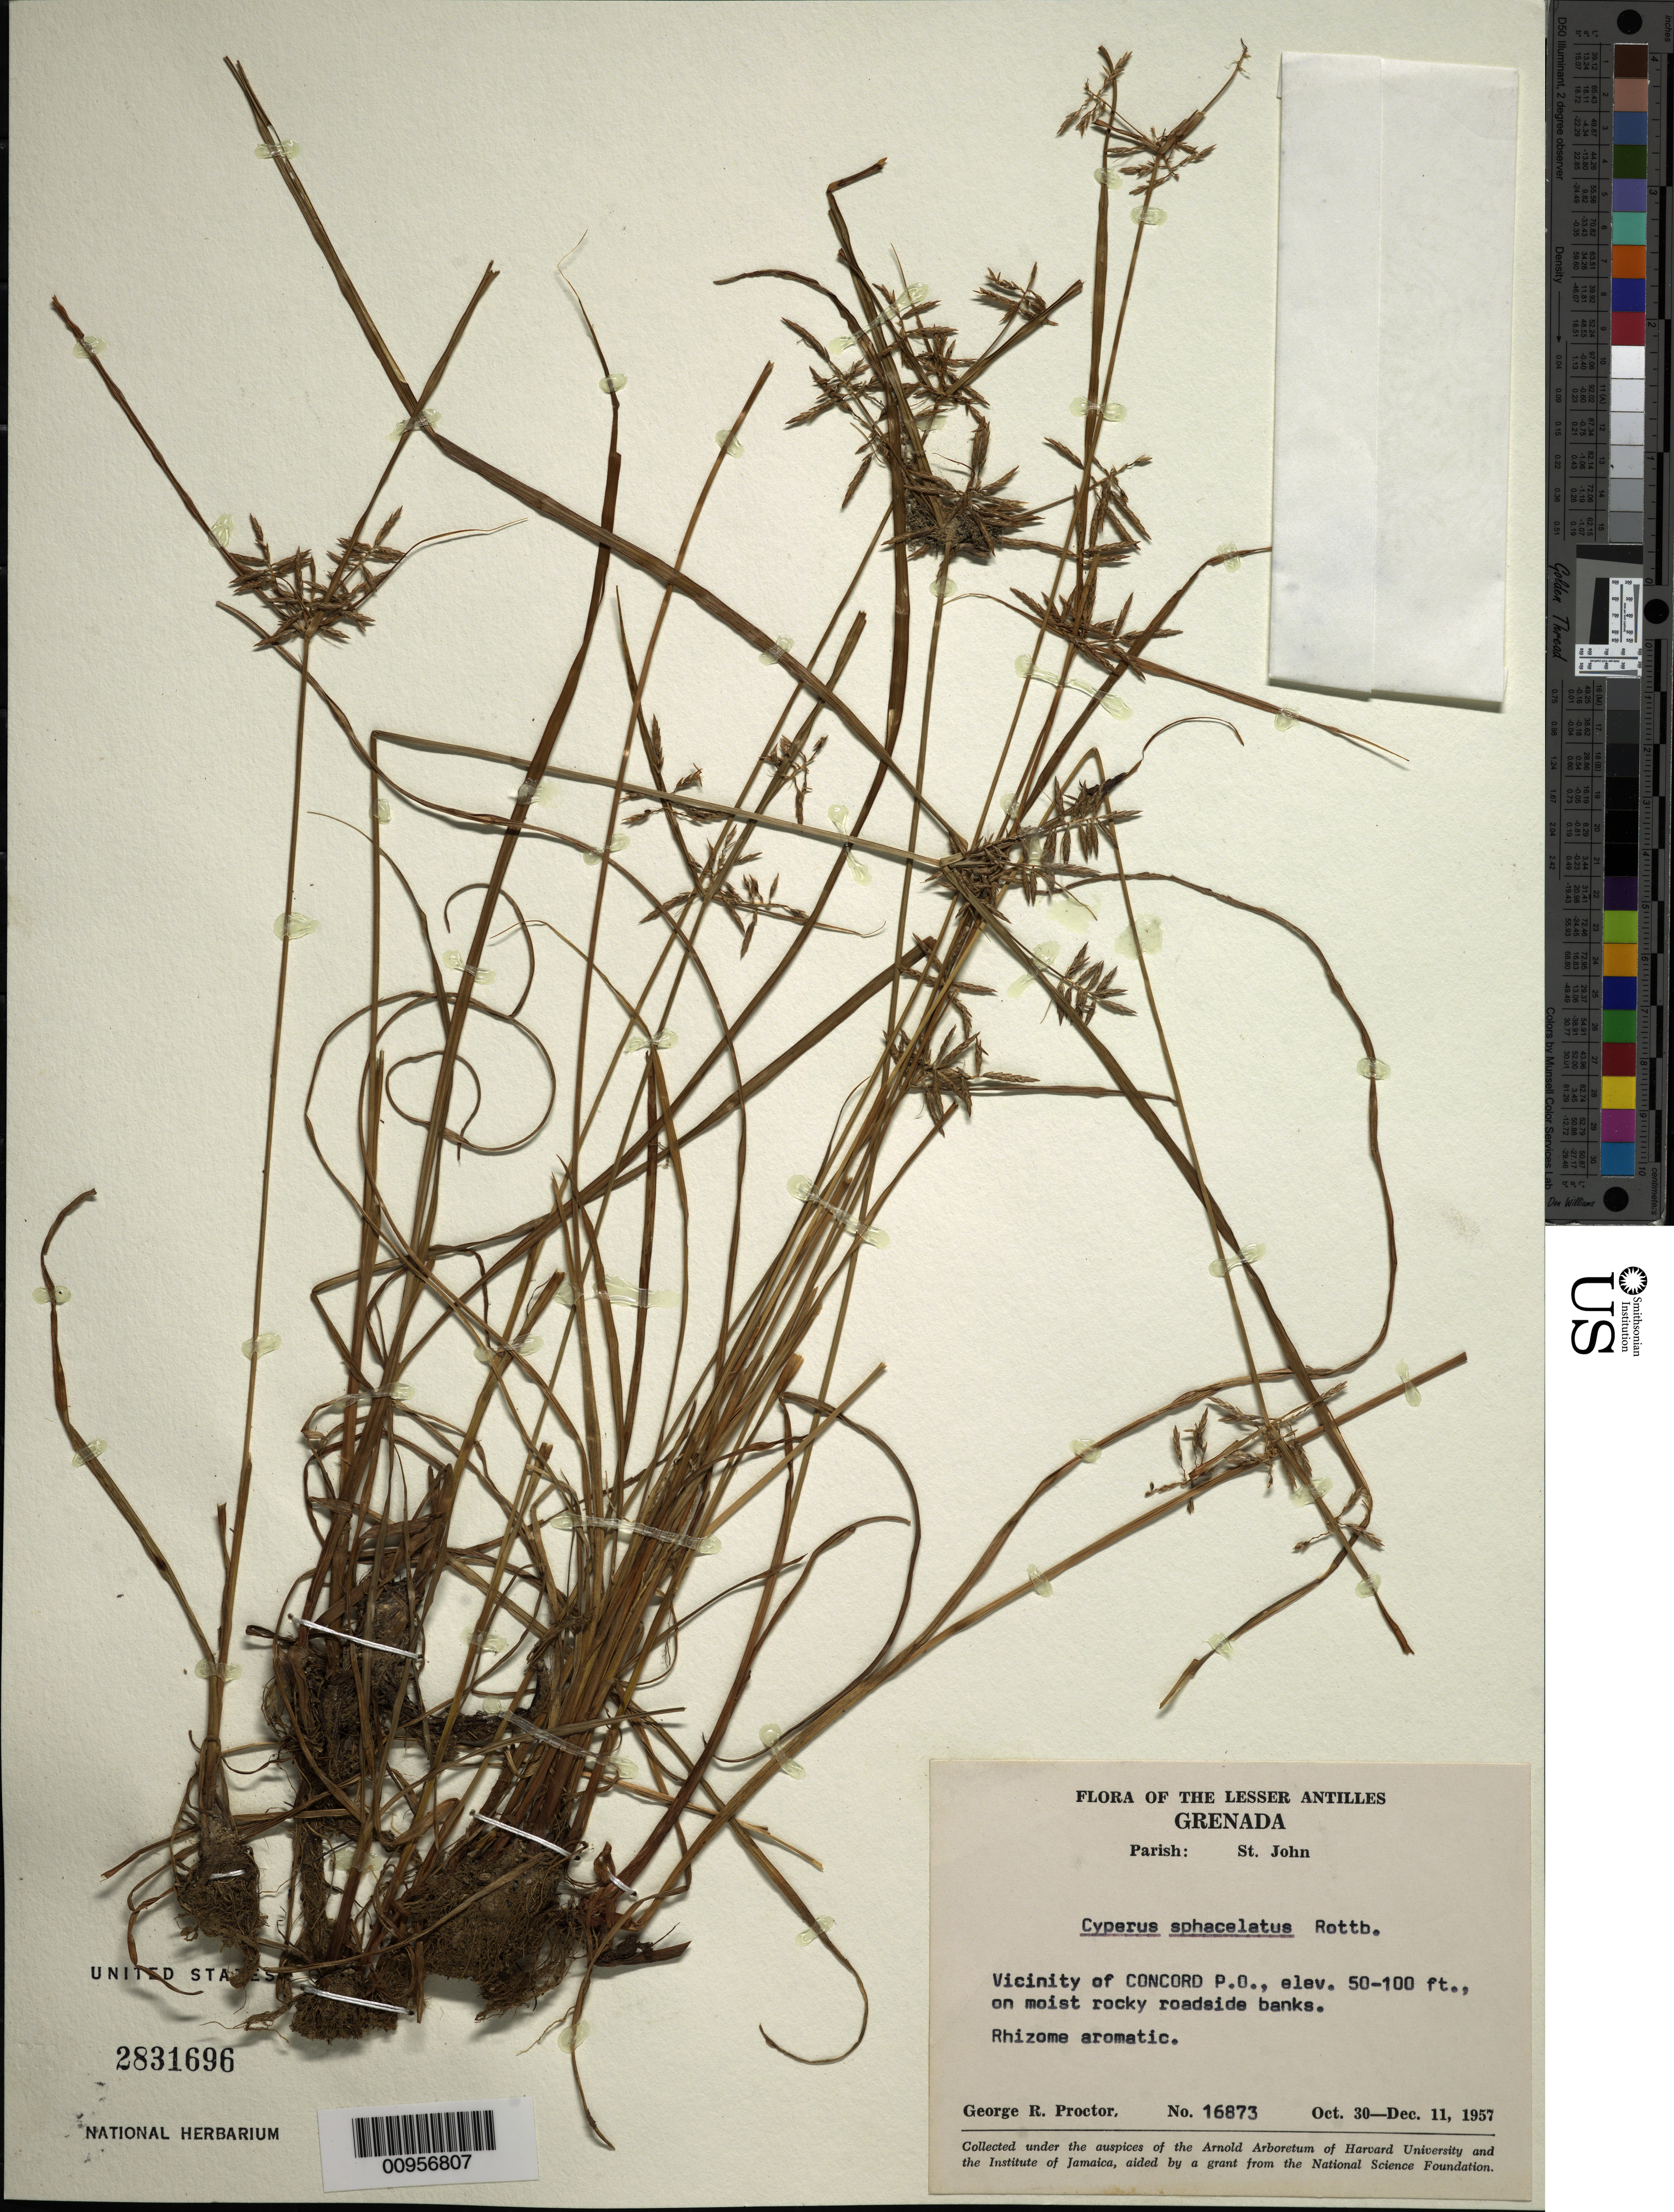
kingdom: Plantae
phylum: Tracheophyta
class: Liliopsida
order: Poales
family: Cyperaceae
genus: Cyperus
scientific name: Cyperus sphacelatus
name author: Rottb.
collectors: G. R. Proctor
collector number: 16873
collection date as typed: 30 Oct 1957 to 11 Dec 1957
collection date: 1957-10-30/1957-12-11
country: Grenada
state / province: Saint John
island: Grenada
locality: Vicinity of Concord P.O., roadside banks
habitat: On moist rocky roadside banks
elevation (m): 15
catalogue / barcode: US 2831696